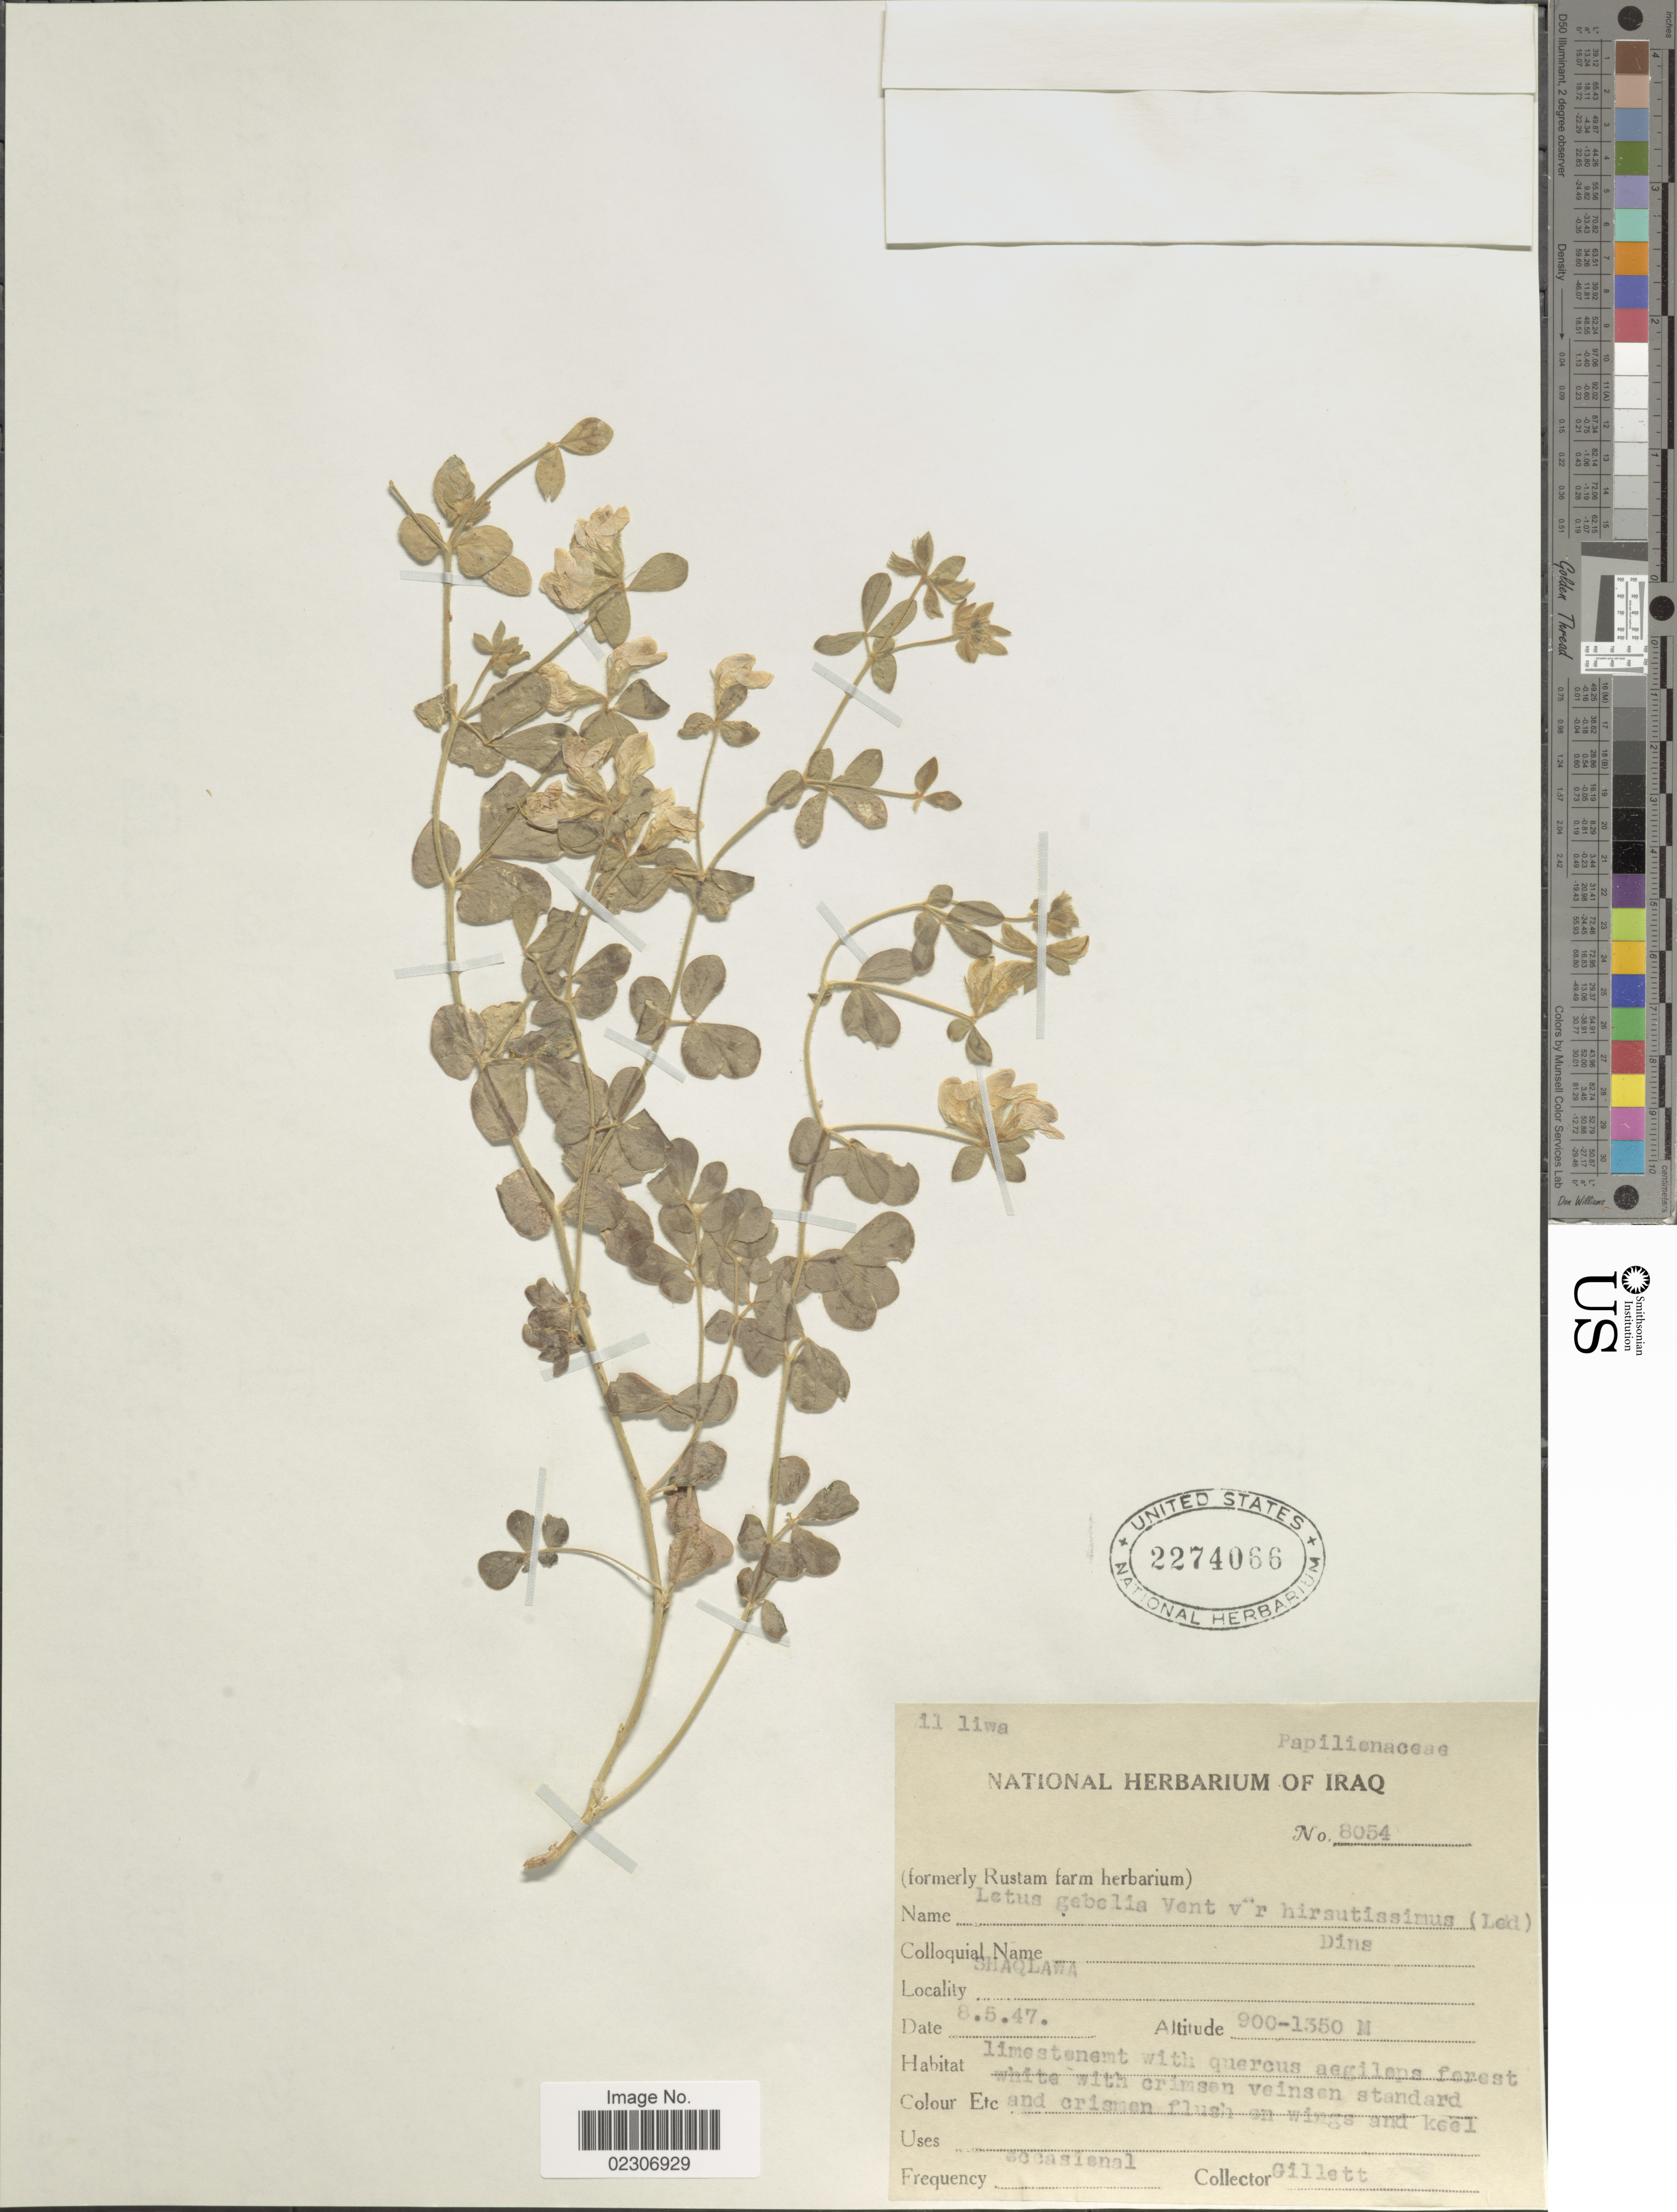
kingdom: Plantae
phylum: Tracheophyta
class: Magnoliopsida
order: Fabales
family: Fabaceae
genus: Lotus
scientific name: Lotus gebelia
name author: Vent.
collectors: Gillett, --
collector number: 8054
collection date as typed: Transcribed d/m/y: 8/5/47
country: Iraq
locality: Shaqlawa, Erbil Liwa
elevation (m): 900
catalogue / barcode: US 2274066